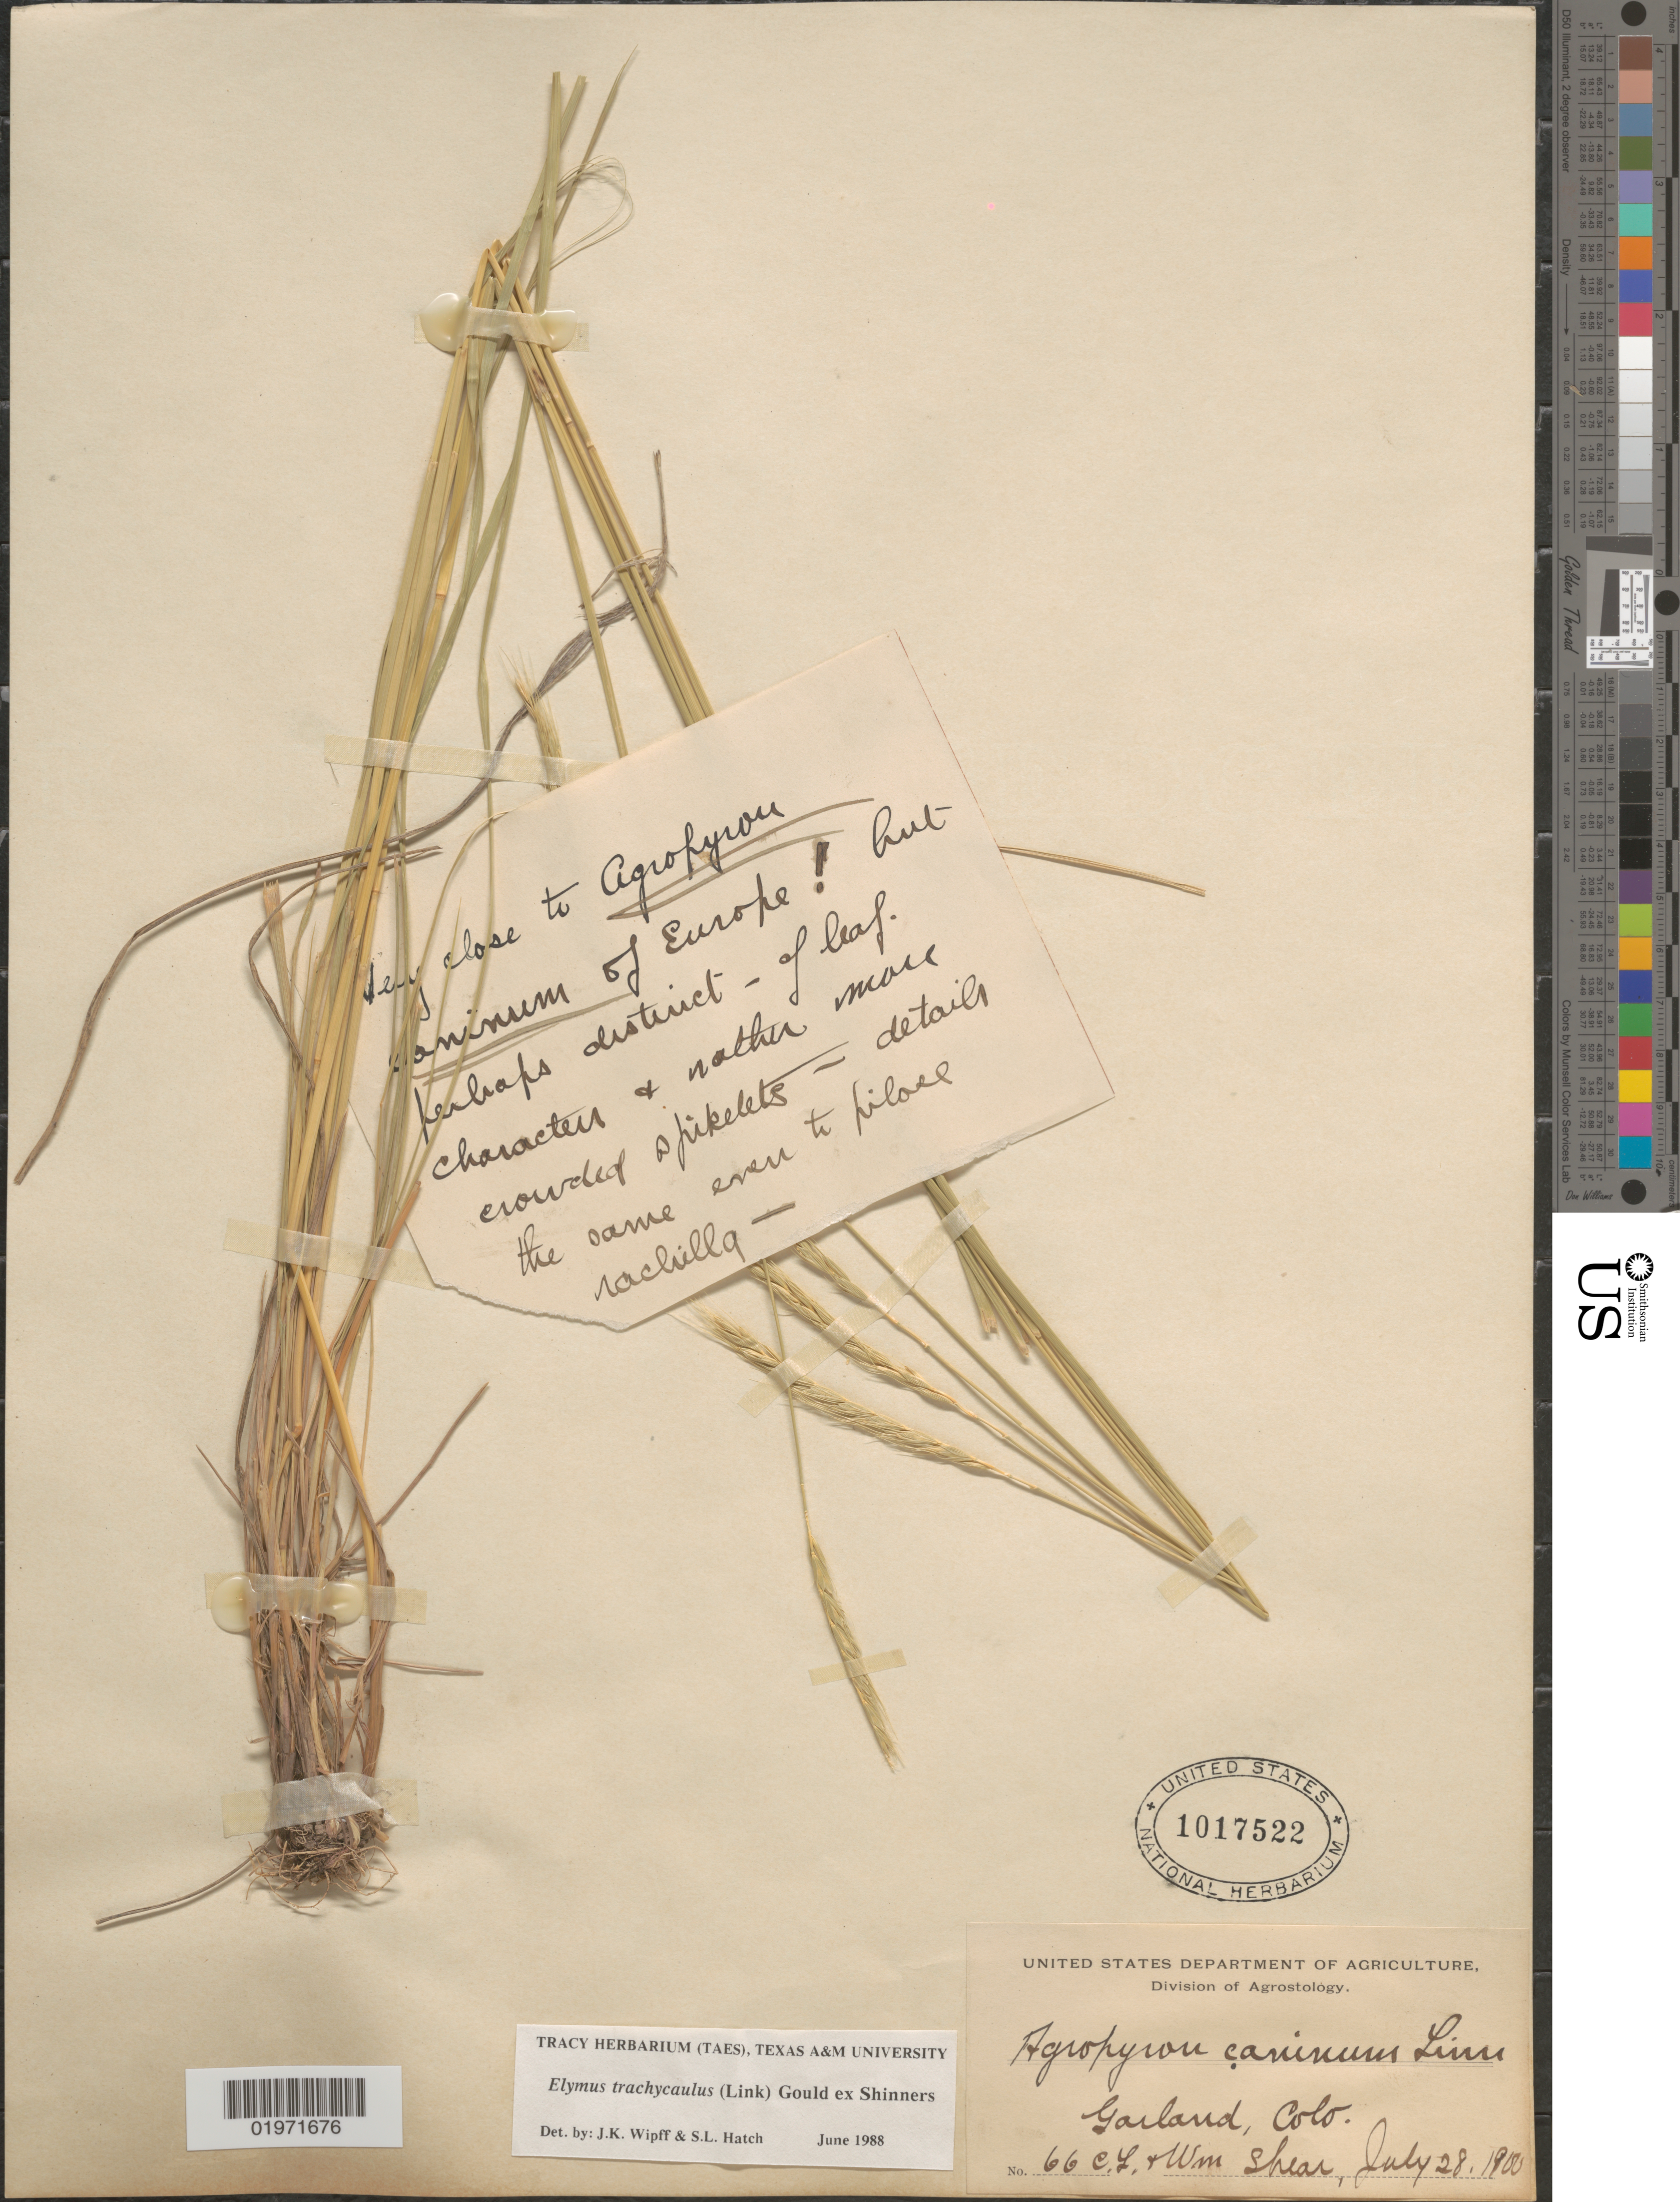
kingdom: Plantae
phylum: Tracheophyta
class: Liliopsida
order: Poales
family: Poaceae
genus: Elymus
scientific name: Elymus trachycaulus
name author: (Link) Gould ex Shinners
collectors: C. L. Shear & W. Shear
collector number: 66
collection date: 1900-07-28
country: United States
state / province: Colorado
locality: Garland.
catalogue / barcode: US 1017522